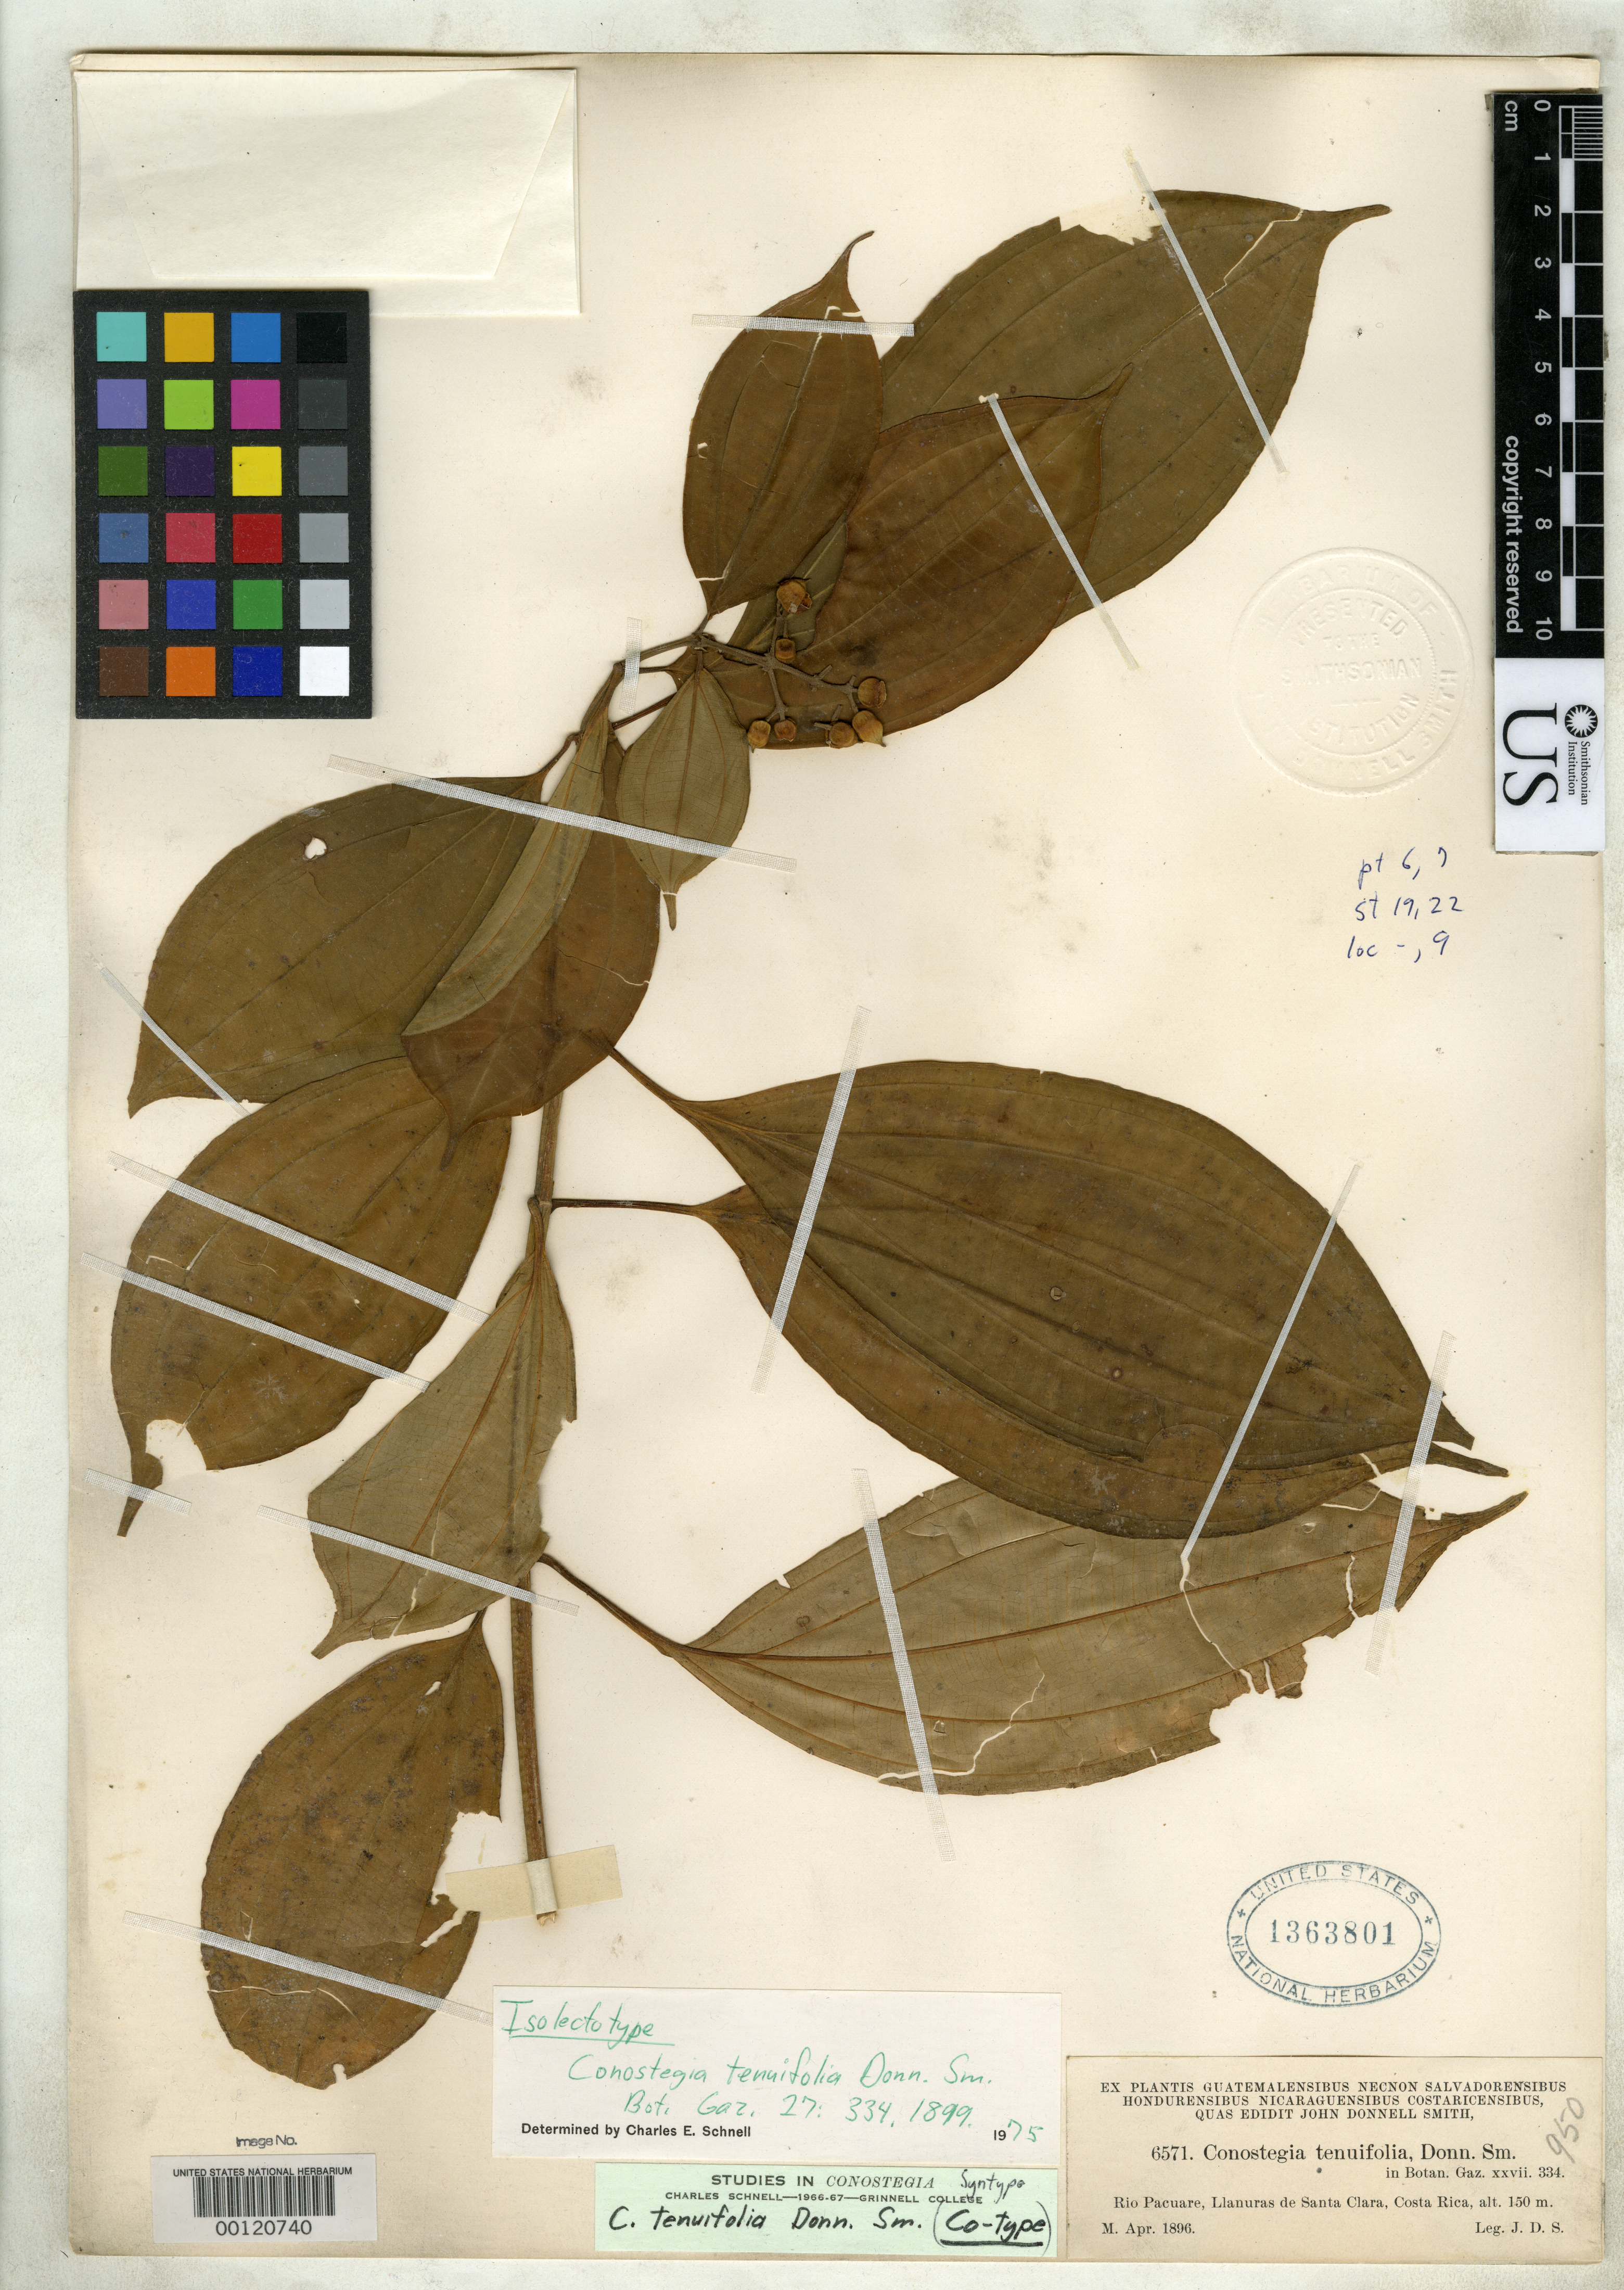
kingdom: Plantae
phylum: Tracheophyta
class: Magnoliopsida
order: Myrtales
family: Melastomataceae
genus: Conostegia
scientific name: Conostegia tenuifolia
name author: Donn. Sm.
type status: Syntype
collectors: J. Donnell Smith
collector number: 6571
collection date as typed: Apr 1896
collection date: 1896-04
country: Costa Rica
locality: Rio Pacuare, Llanura de Santa Clara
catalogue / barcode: US 1363801